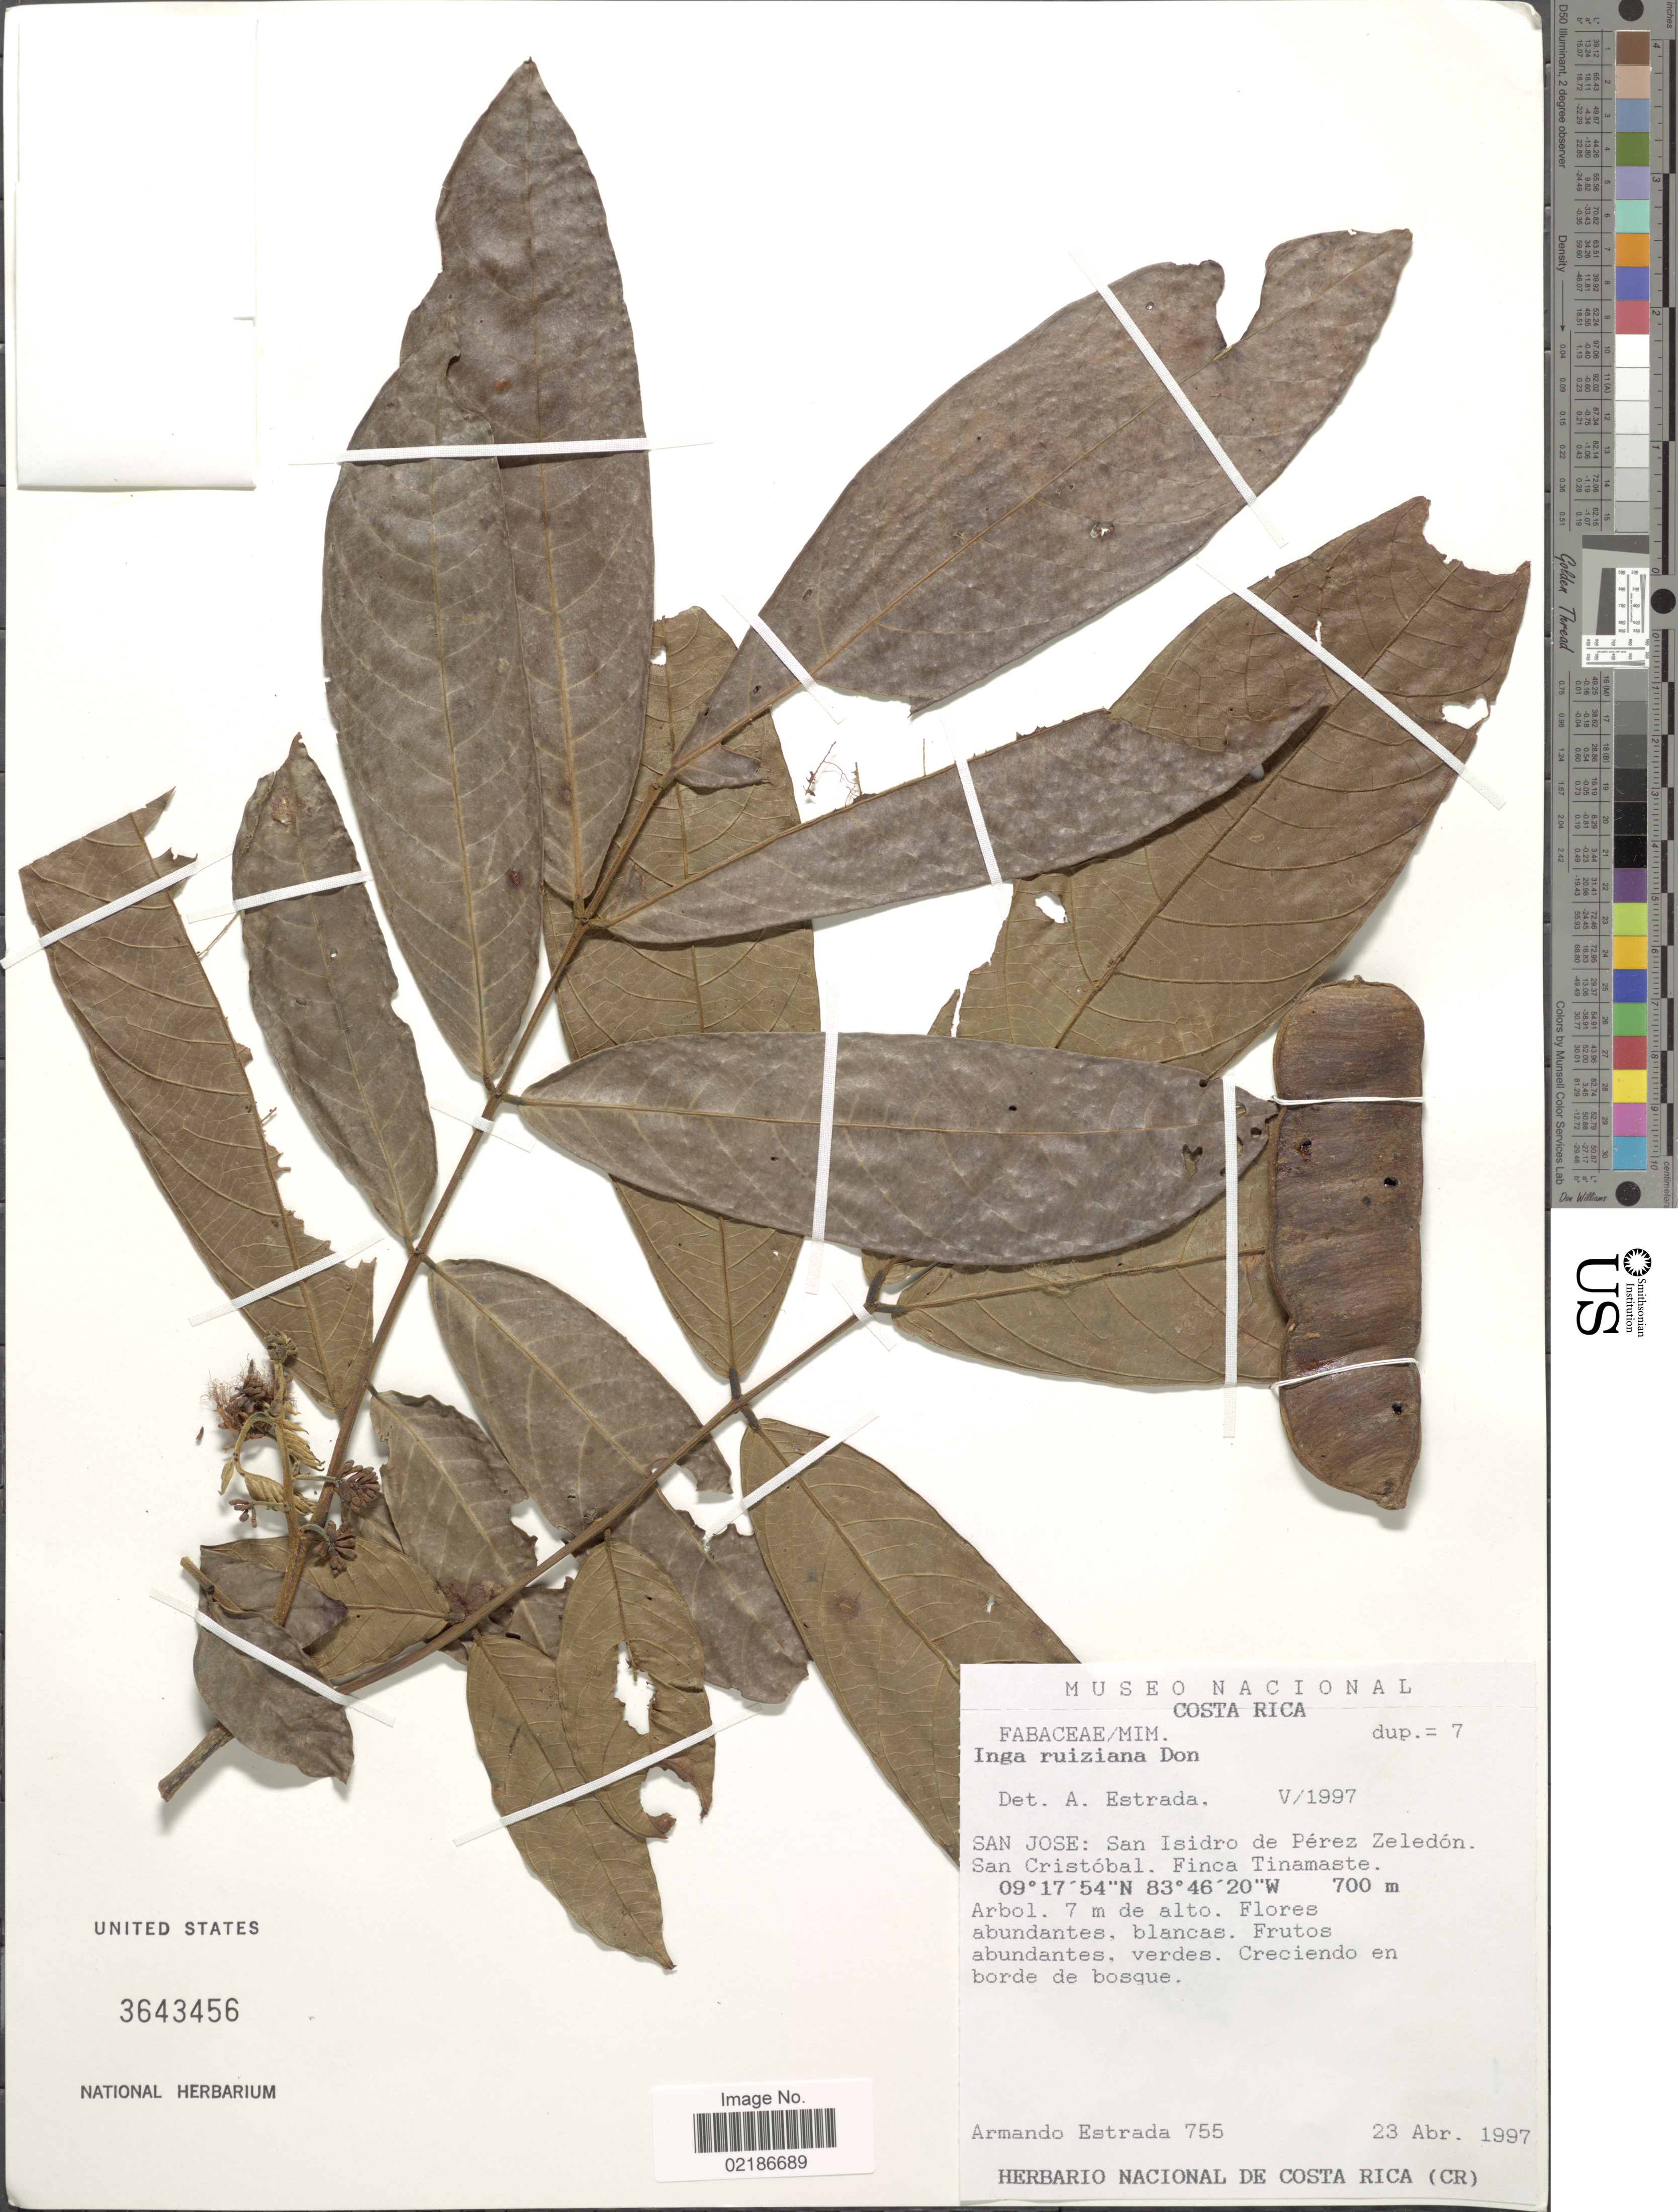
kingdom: Plantae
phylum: Tracheophyta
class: Magnoliopsida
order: Fabales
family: Fabaceae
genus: Inga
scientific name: Inga ruiziana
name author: G. Don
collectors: A. Estrada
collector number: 755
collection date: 1997-04-23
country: Costa Rica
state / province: San José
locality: San Isidro de Perez Zeledon, San Cristobal, Finca Tinamaste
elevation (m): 700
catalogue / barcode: US 33643456